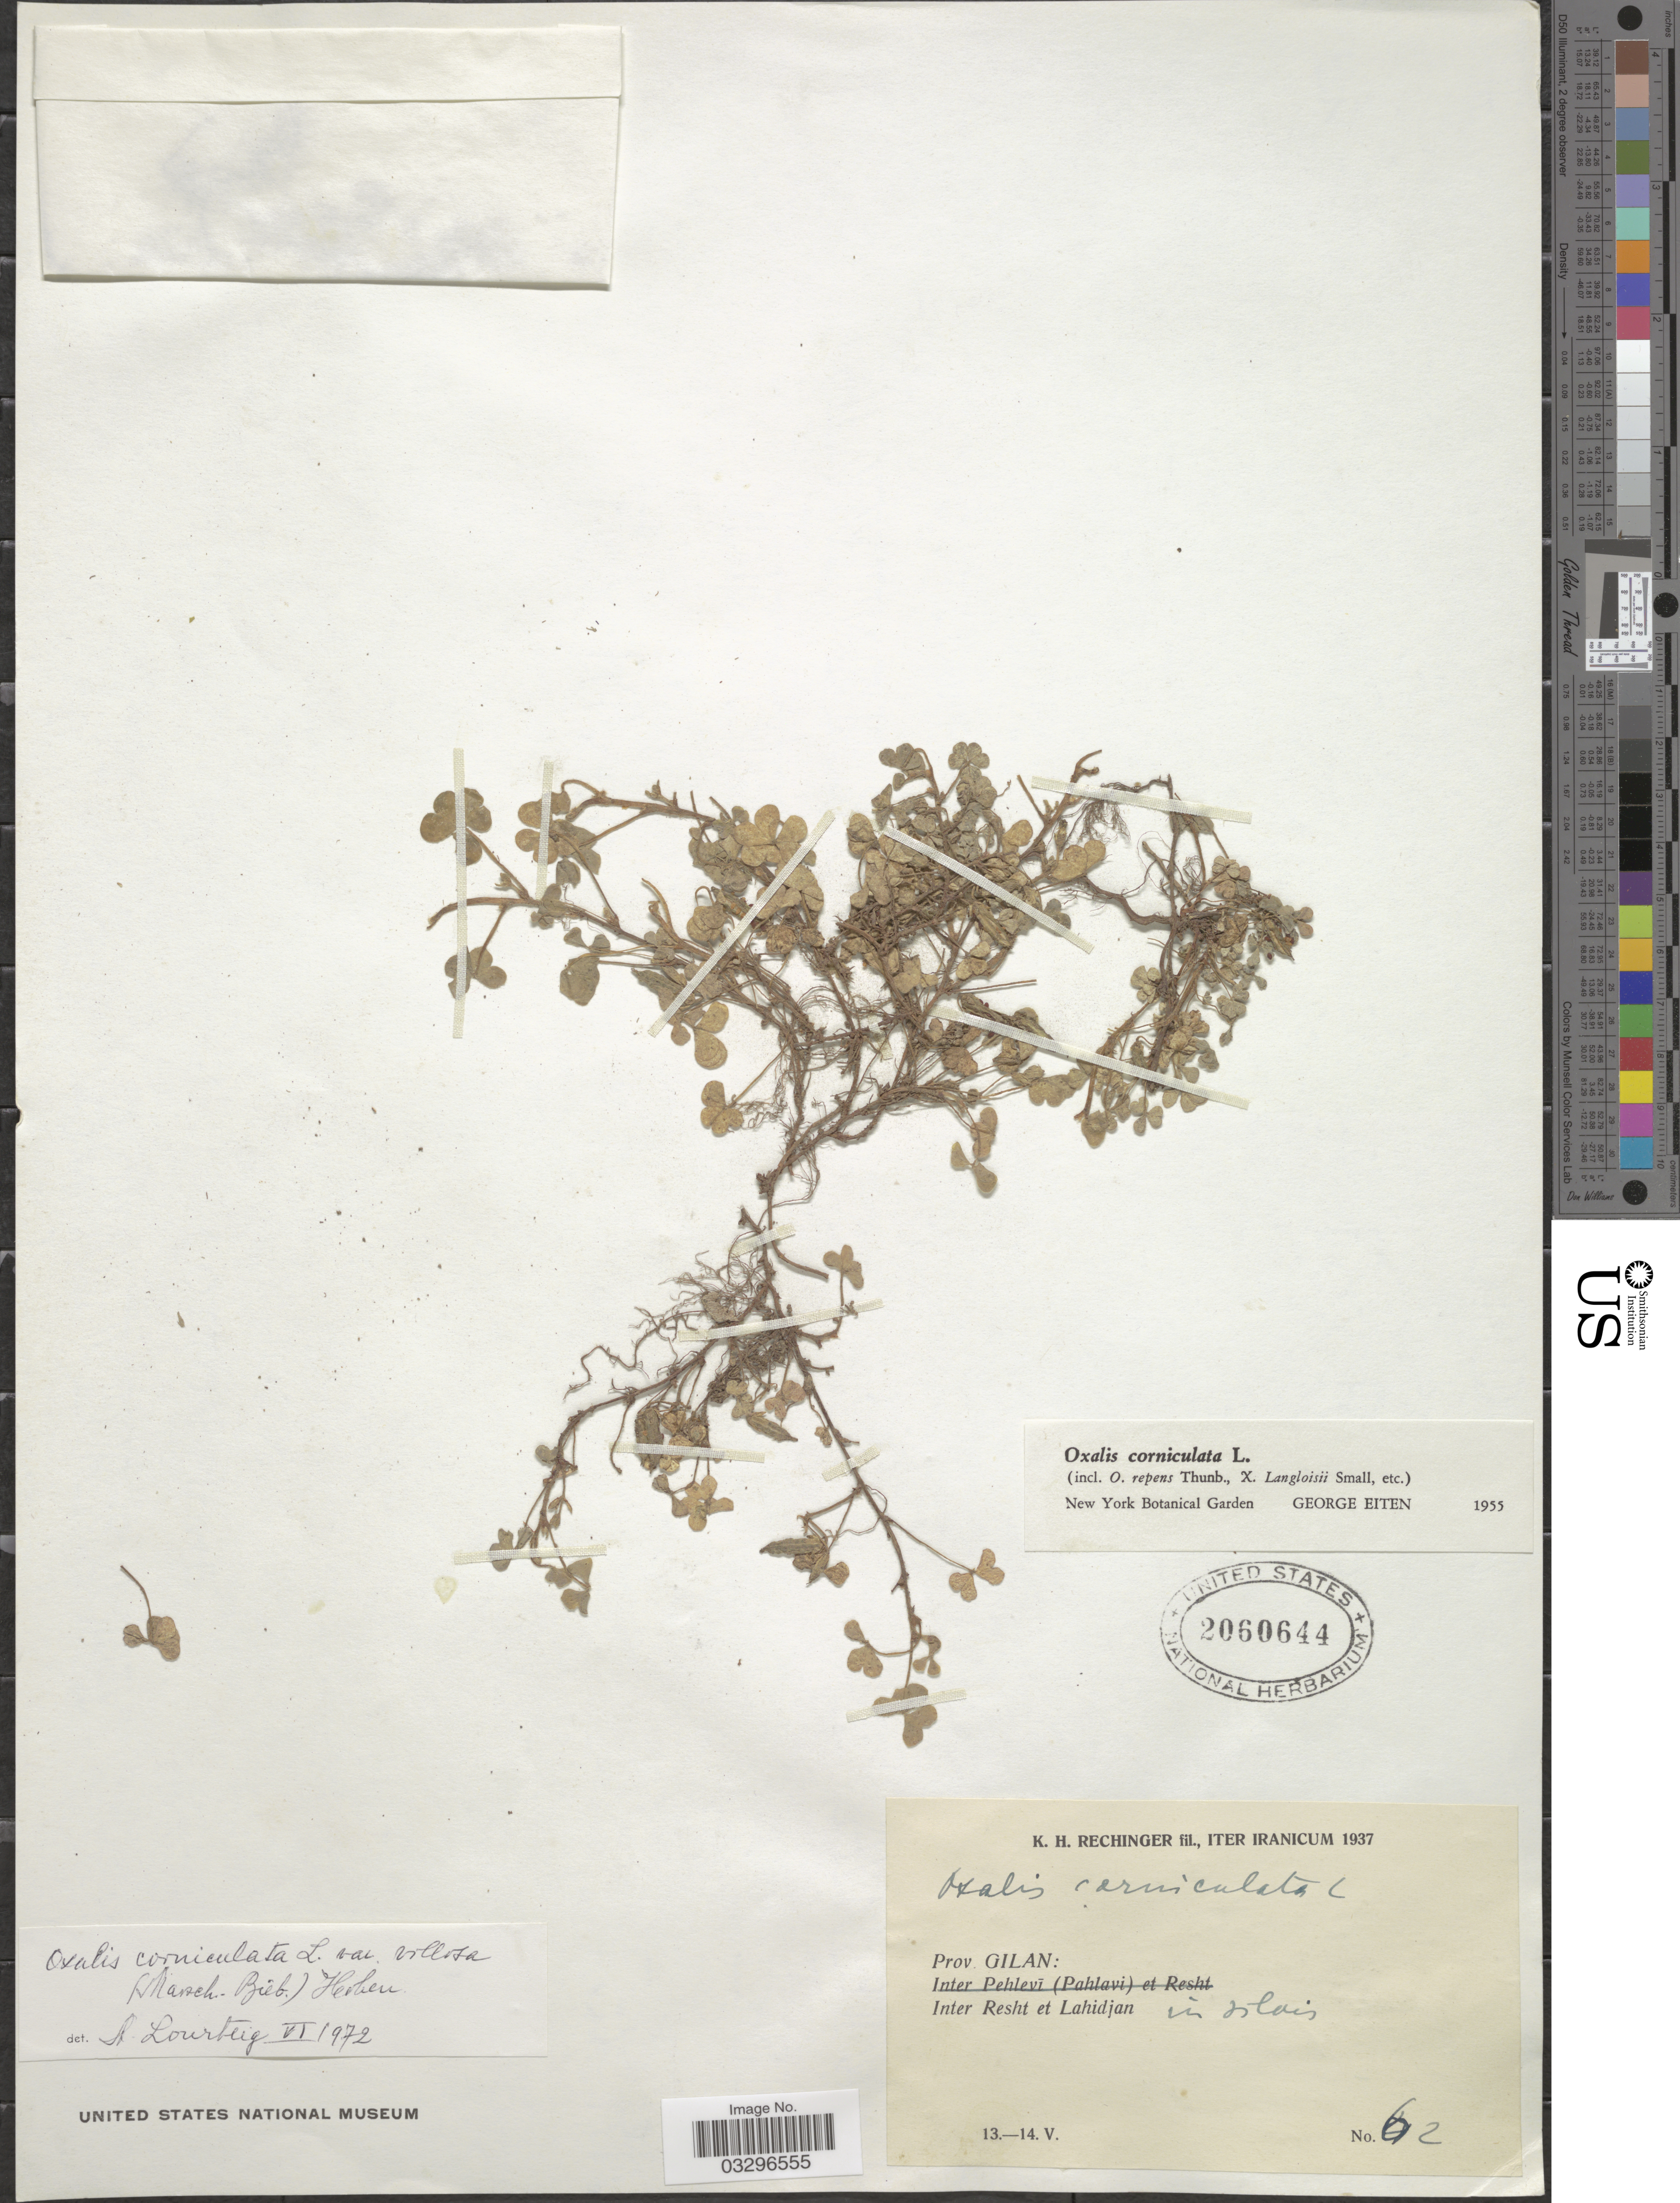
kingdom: Plantae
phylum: Tracheophyta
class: Magnoliopsida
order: Oxalidales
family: Oxalidaceae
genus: Oxalis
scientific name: Oxalis corniculata var. villosa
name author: (M. Bieb.) Hohen.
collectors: K. H. Rechinger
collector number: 62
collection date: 1937-05-13/1937-05-14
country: Iran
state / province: Gilan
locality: Inter Resht et Lahidjan.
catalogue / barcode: US 2060644